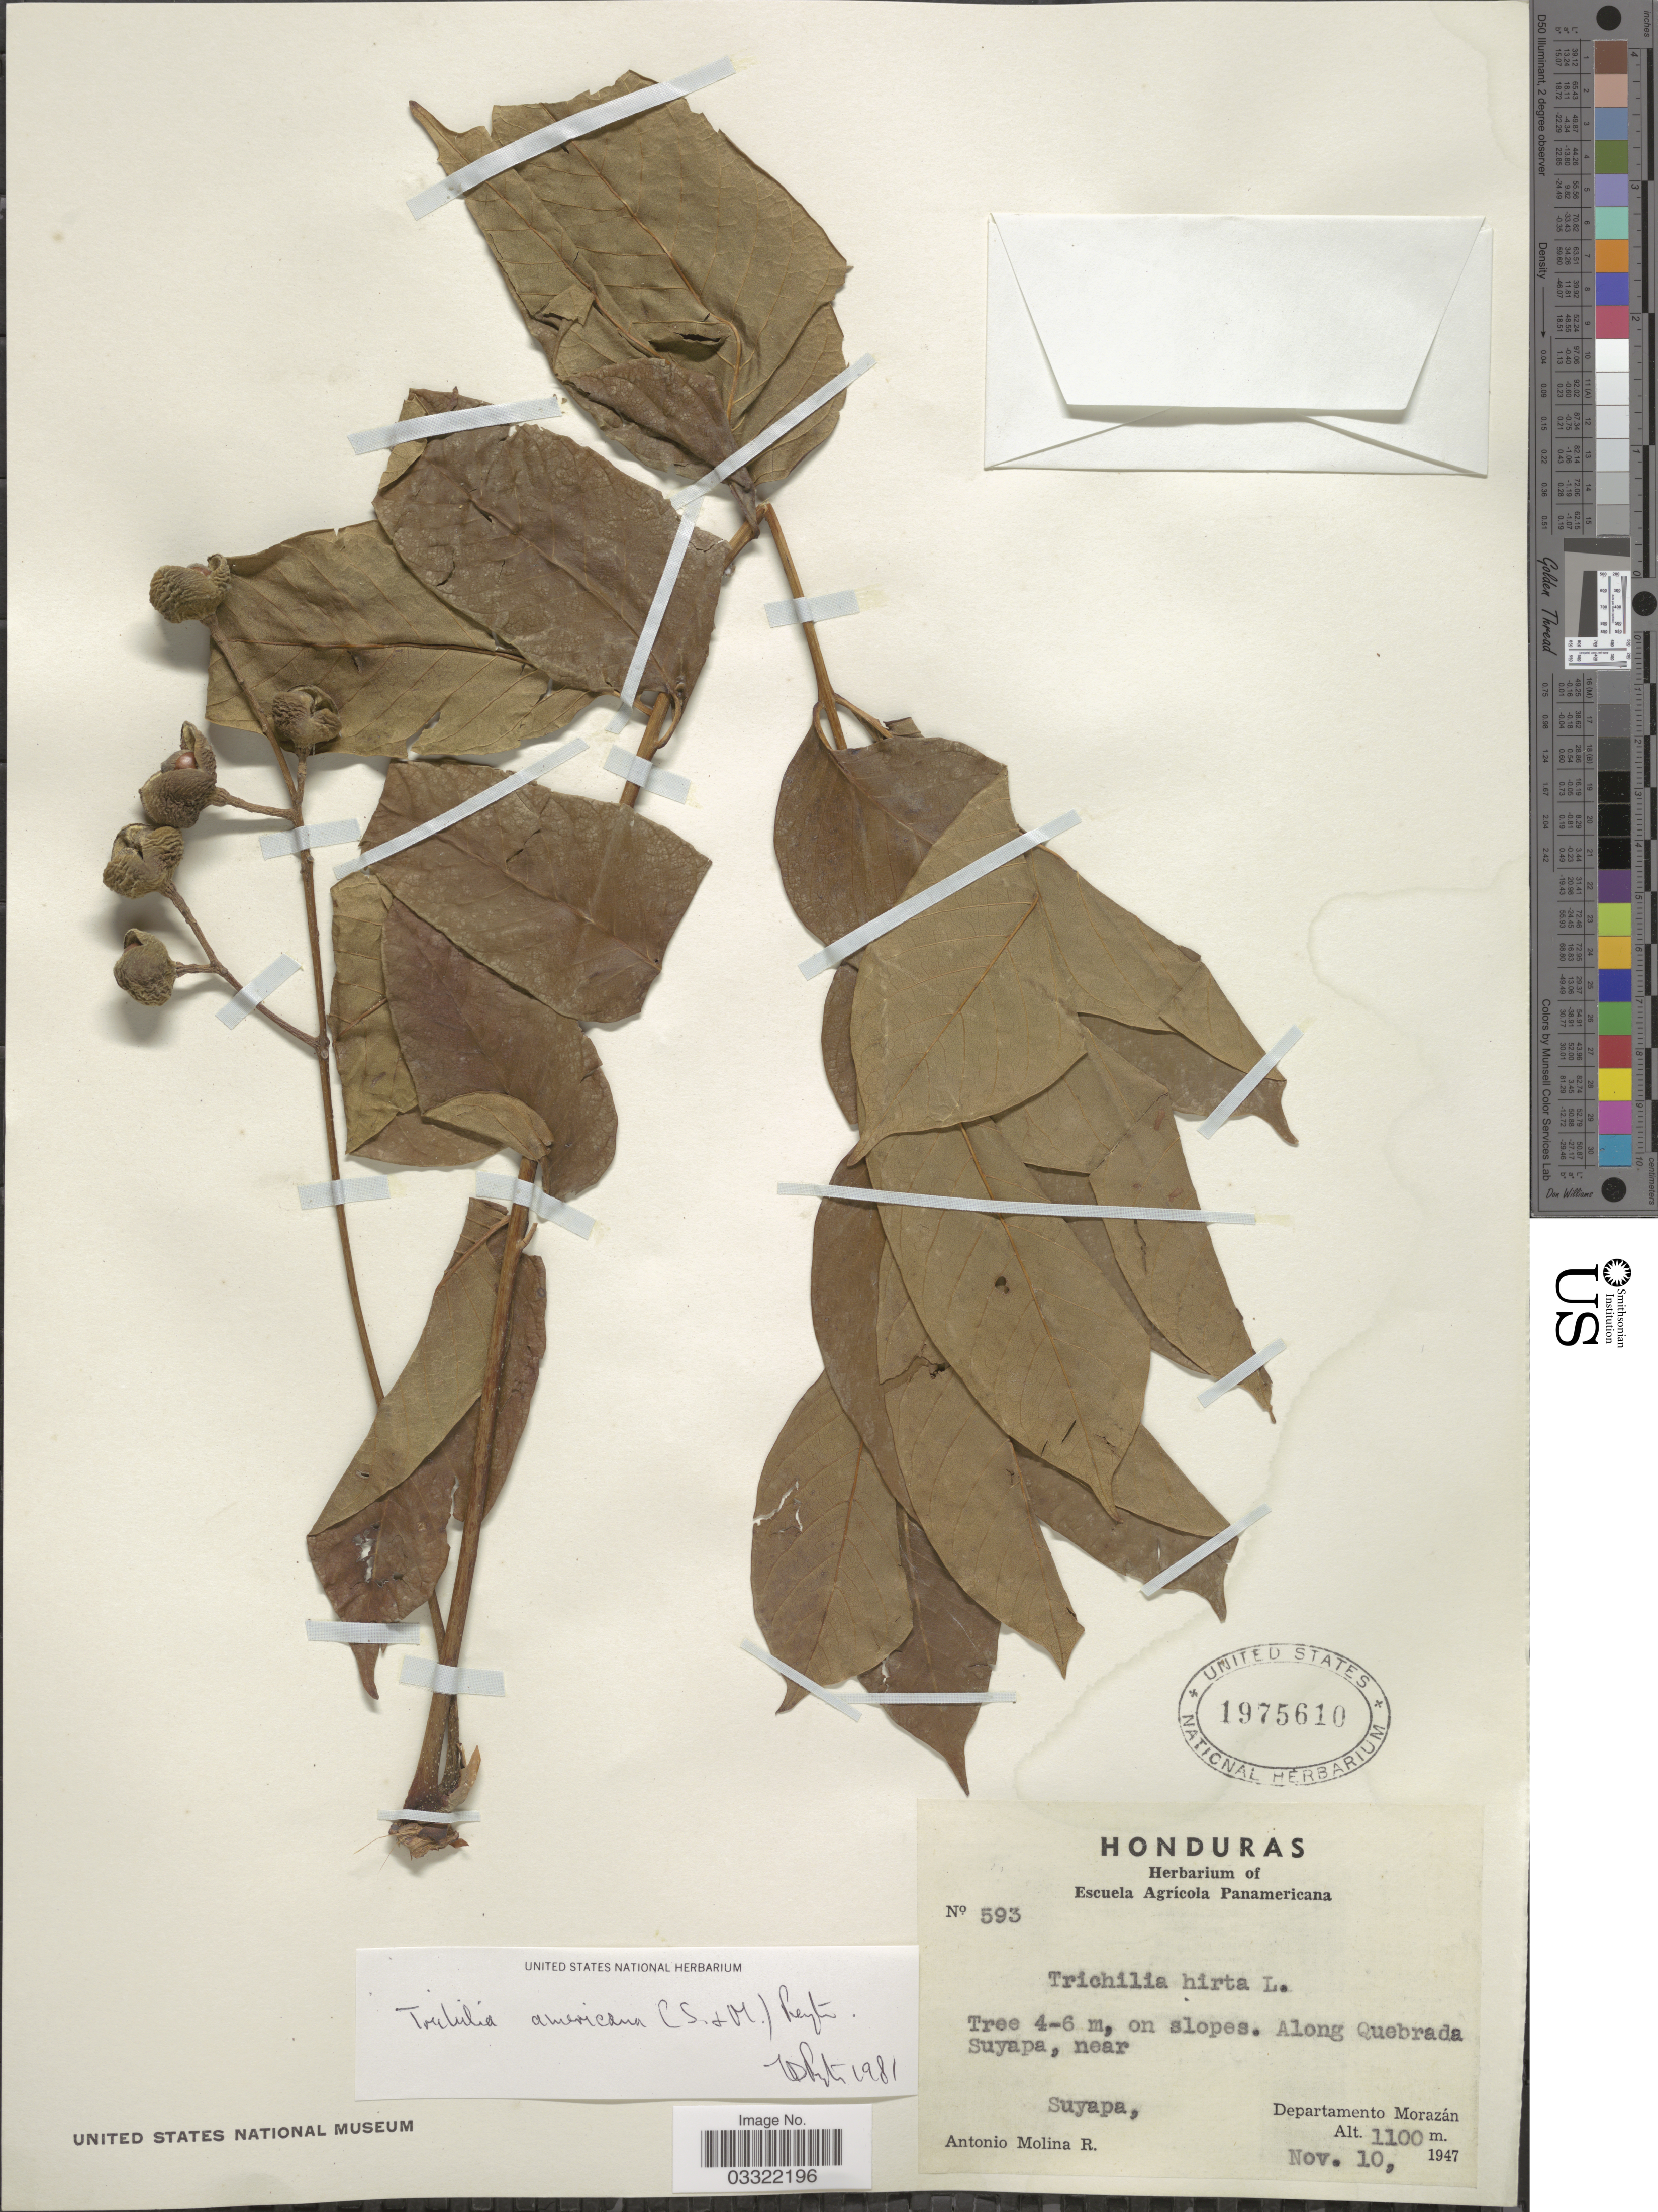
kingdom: Plantae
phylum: Tracheophyta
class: Magnoliopsida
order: Sapindales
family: Meliaceae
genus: Trichilia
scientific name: Trichilia americana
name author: (Sessé & Moc.) T.D. Penn.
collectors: A. Molina R.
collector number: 593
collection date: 1947-11-10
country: Honduras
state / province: Fco. Morazán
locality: Along Quebrada Suyapa, near Suyapa, Departamento Morazán.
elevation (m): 1100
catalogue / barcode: US 1975610